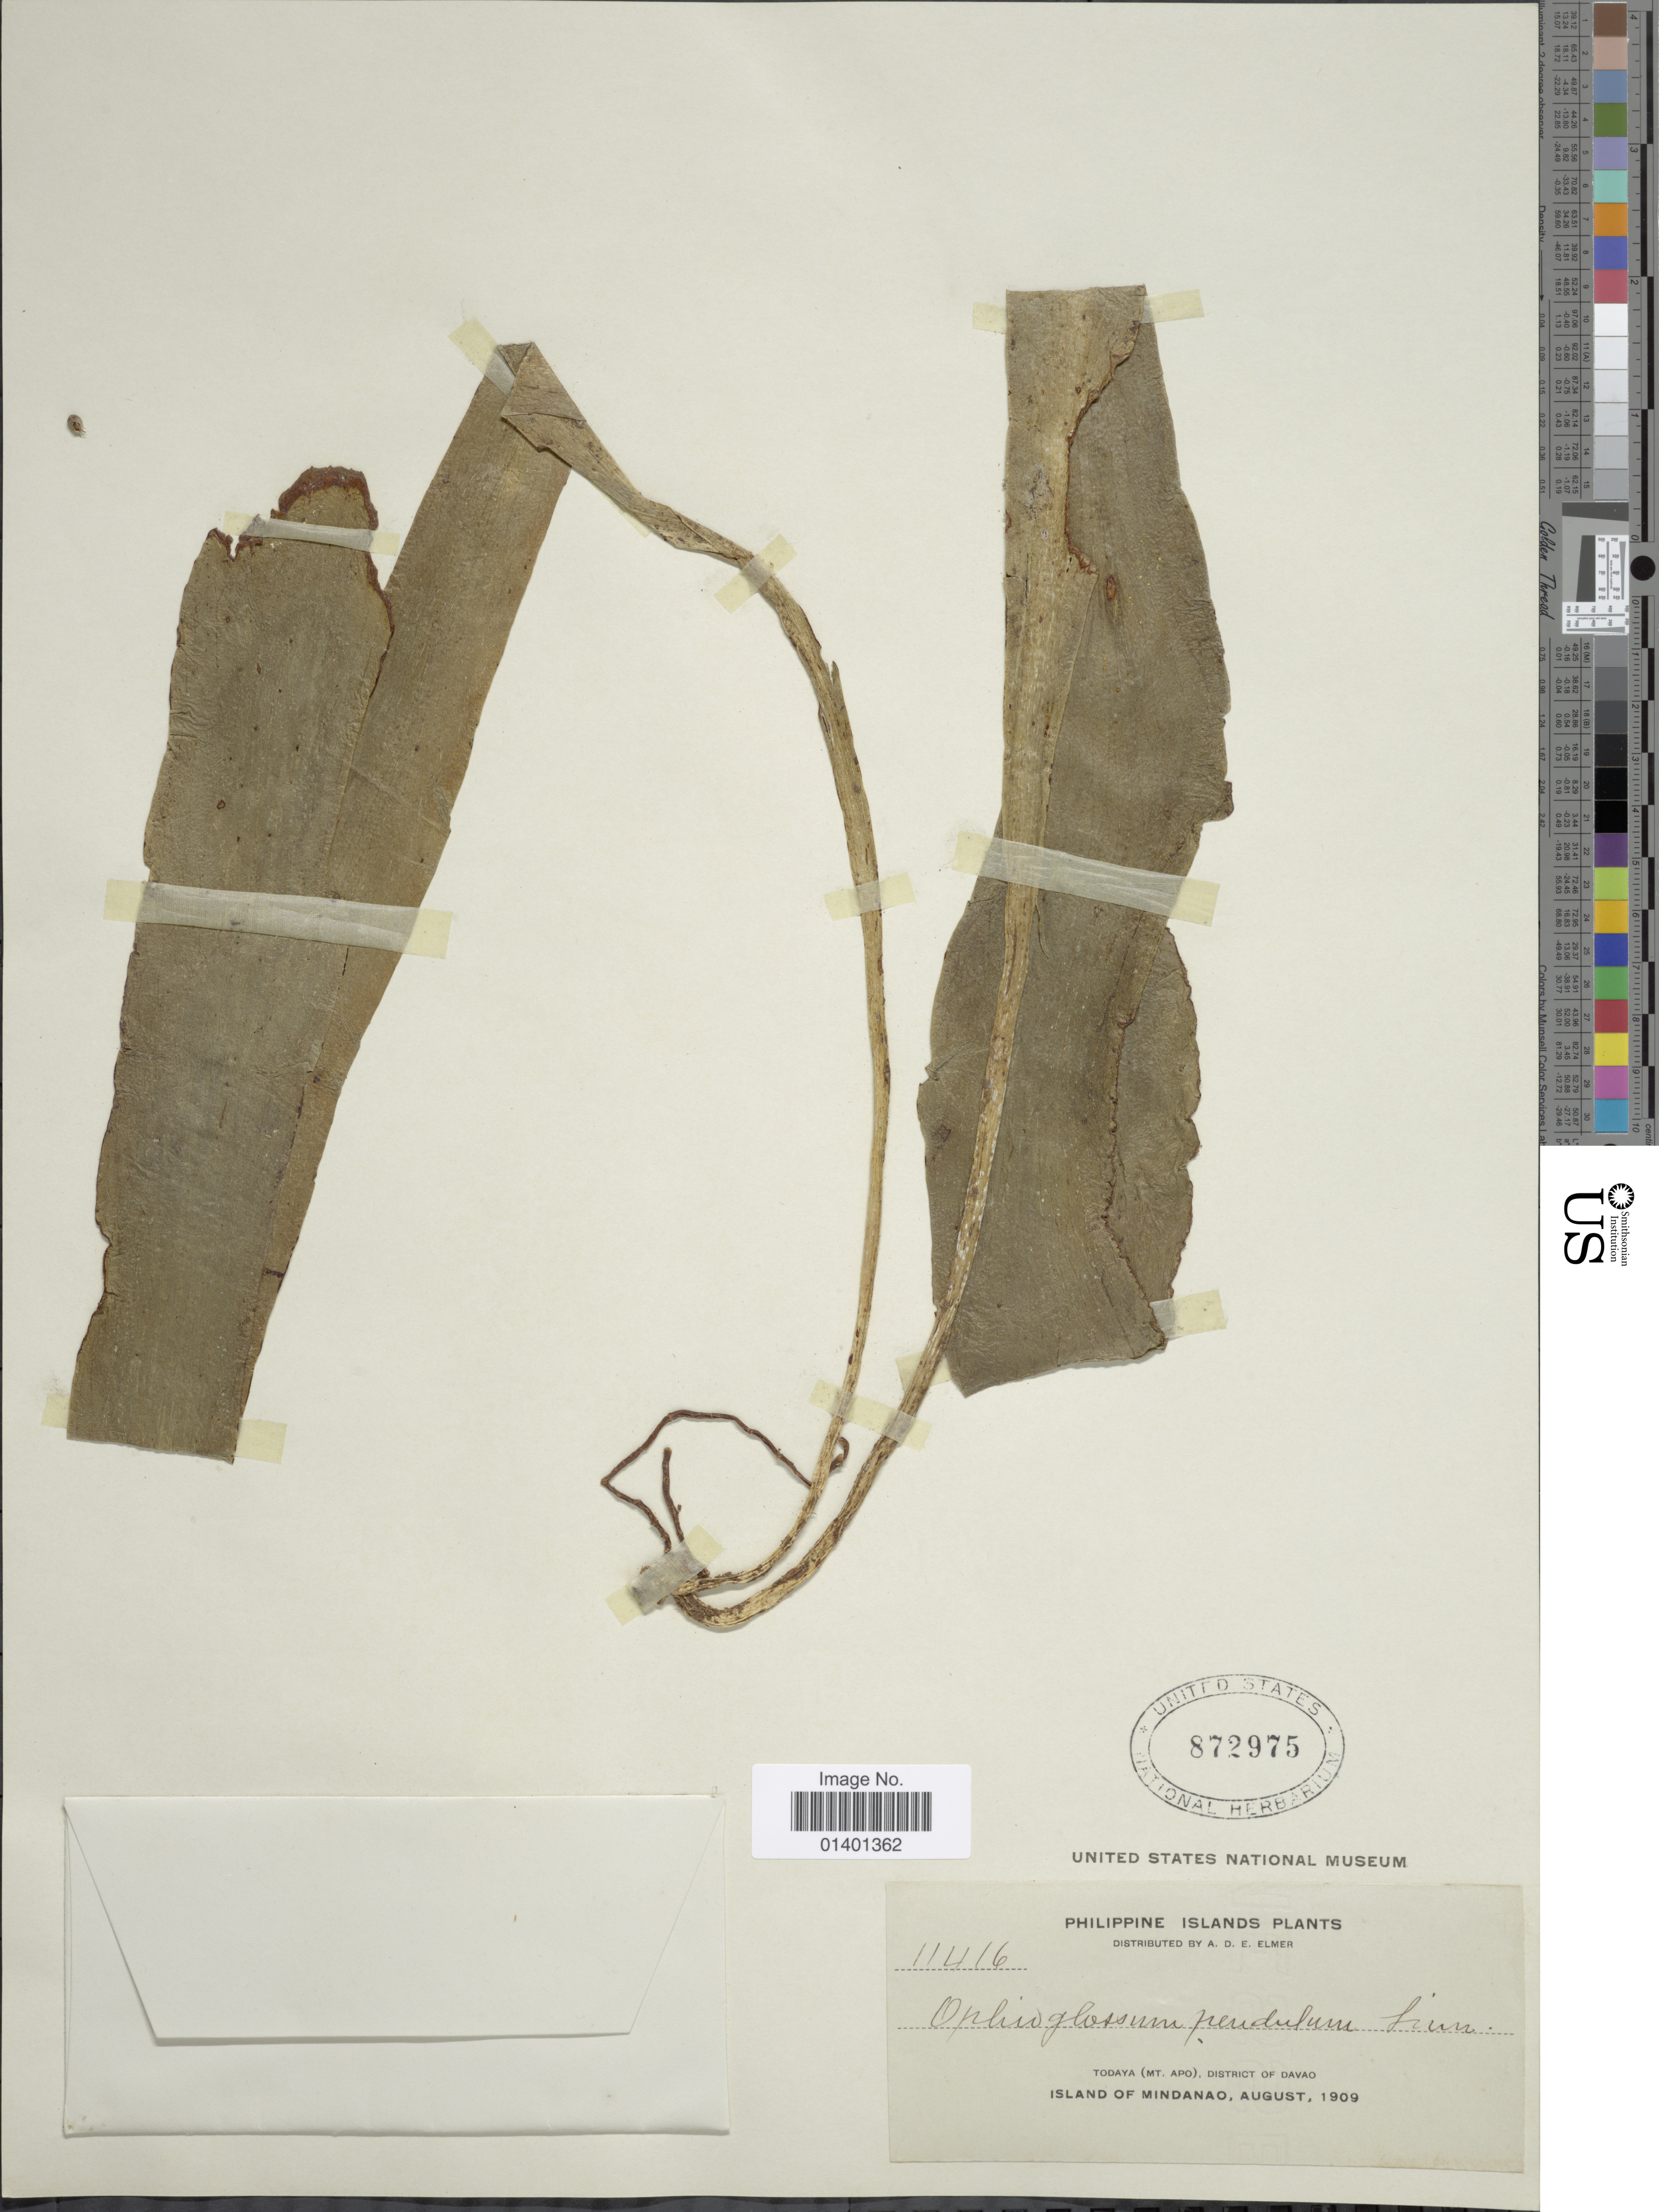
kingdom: Plantae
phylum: Tracheophyta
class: Polypodiopsida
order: Ophioglossales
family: Ophioglossaceae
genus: Ophioglossum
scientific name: Ophioglossum pendulum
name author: L.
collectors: A. D. E. Elmer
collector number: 11416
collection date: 1909-08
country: Philippines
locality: Todaya (Mt. Apo), District of Davao, island of Mindanao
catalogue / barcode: US 872975